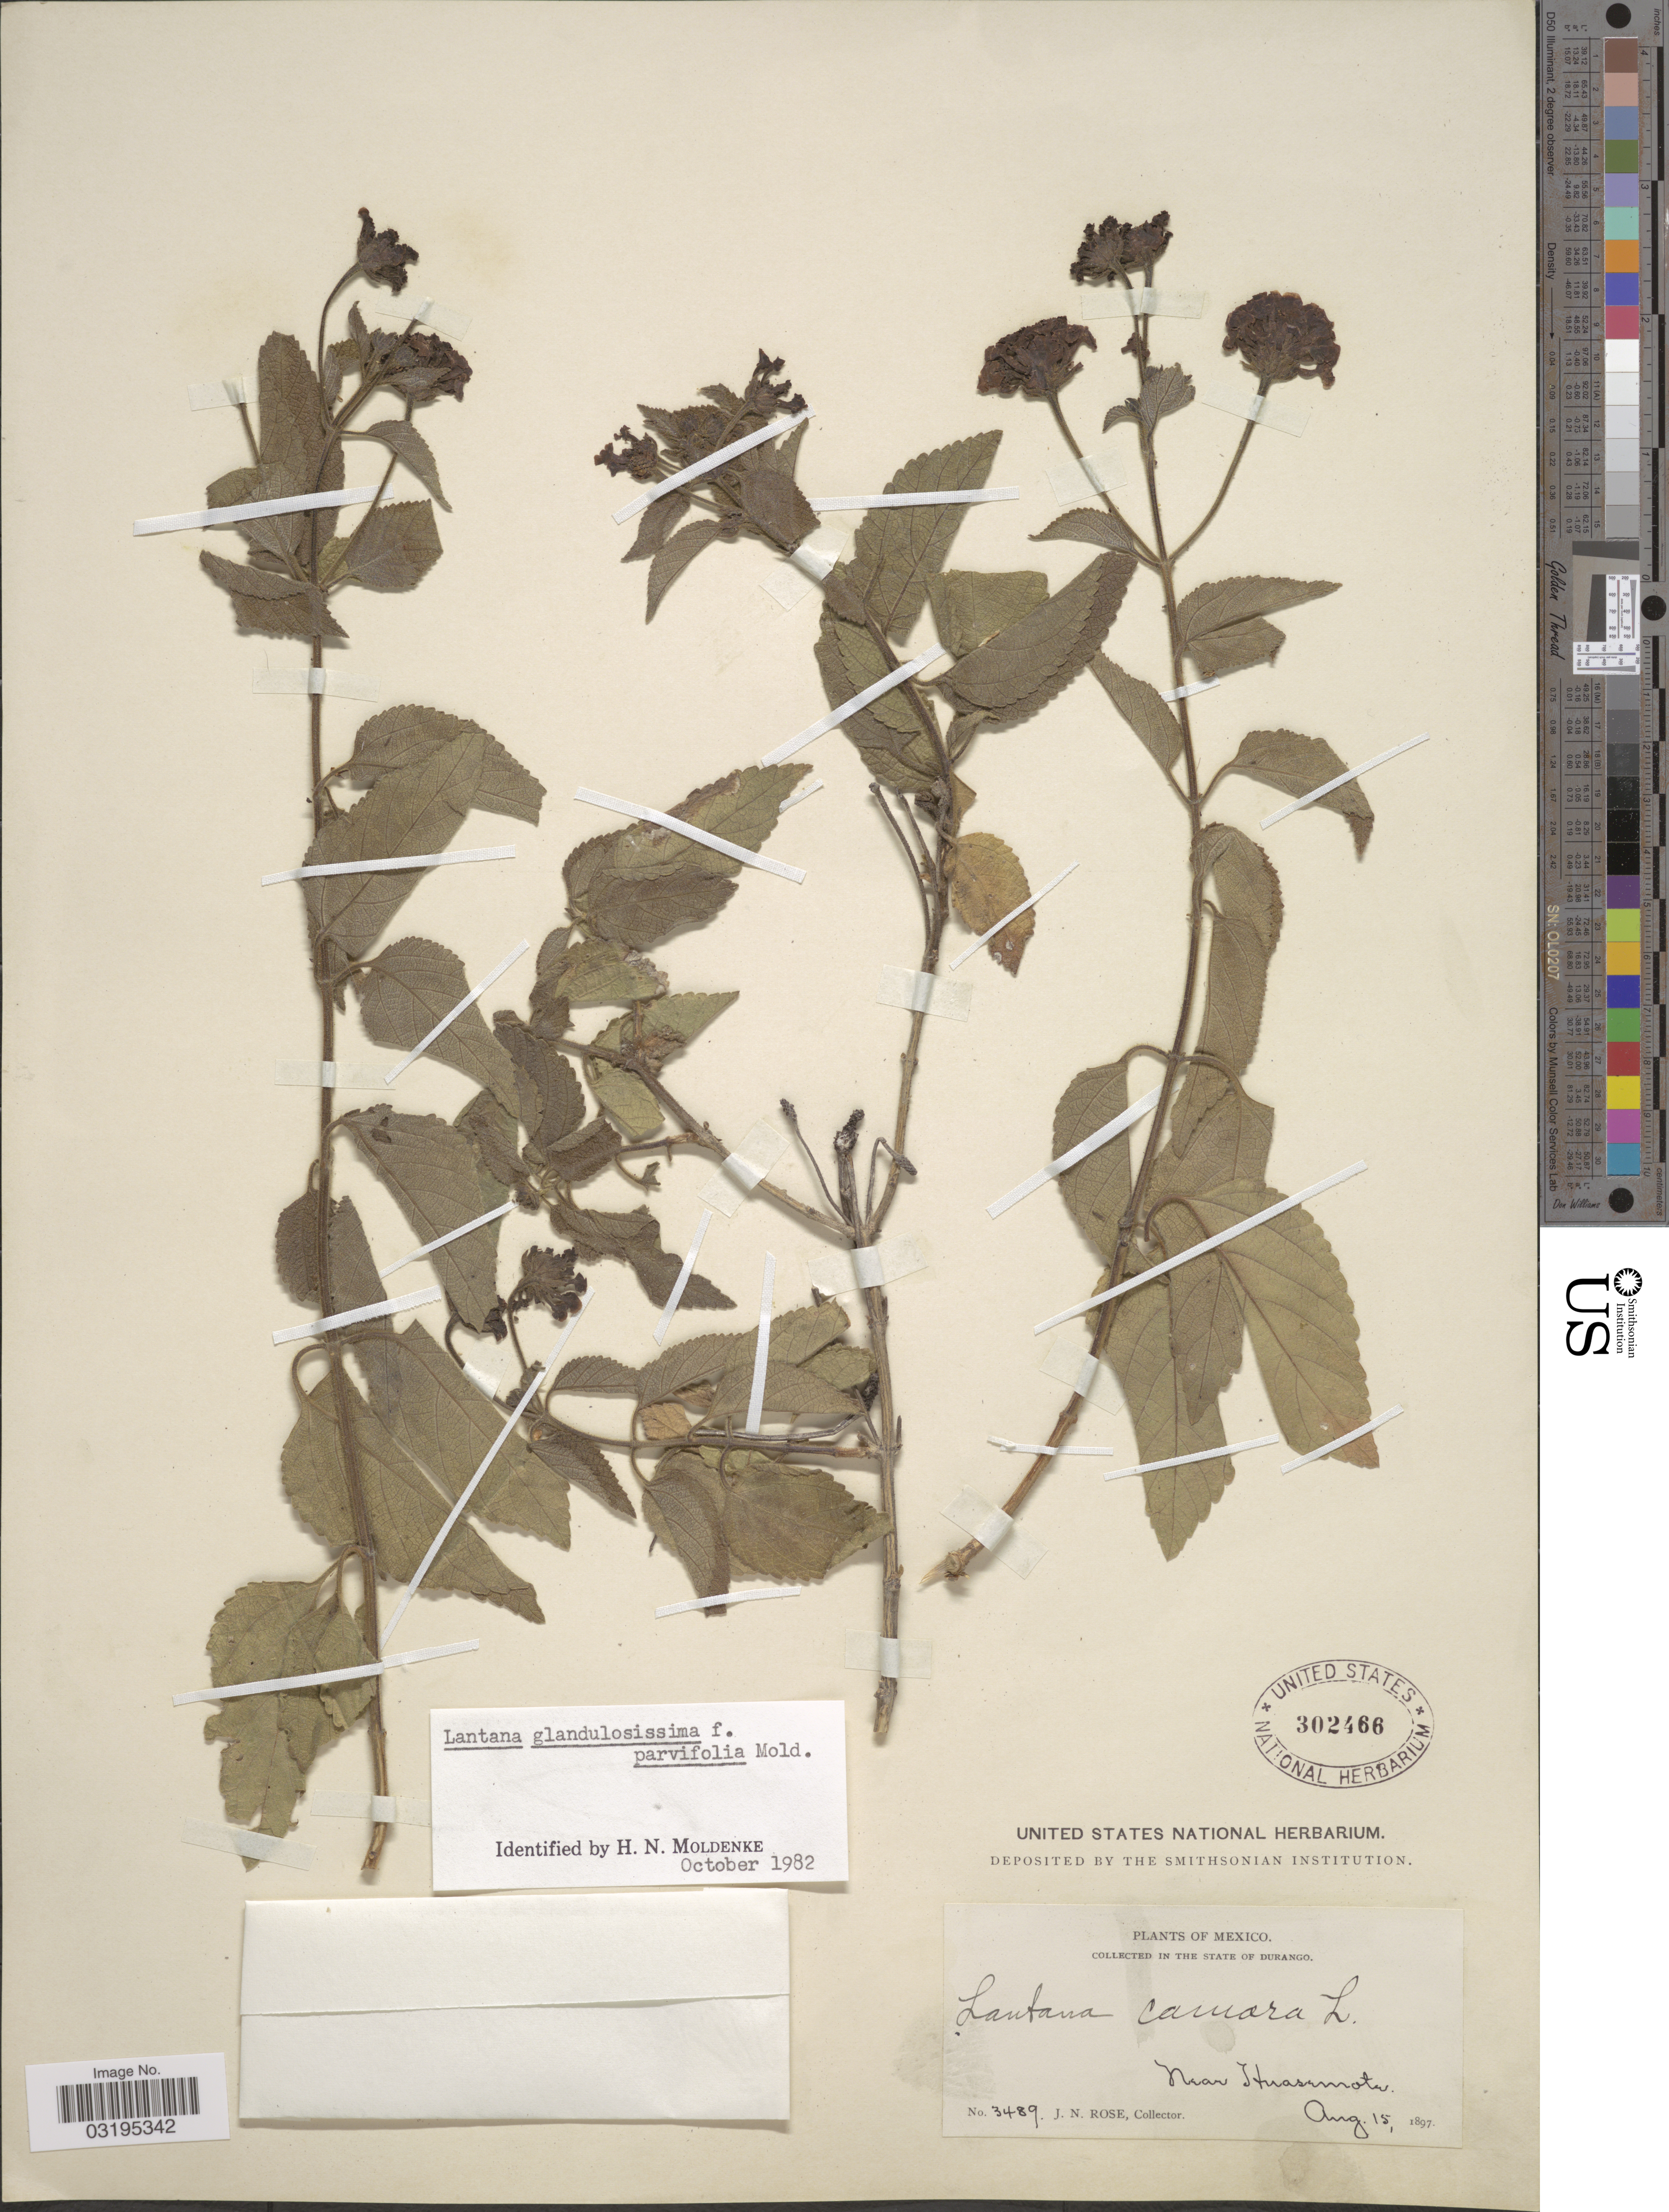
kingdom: Plantae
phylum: Tracheophyta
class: Magnoliopsida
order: Lamiales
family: Verbenaceae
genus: Lantana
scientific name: Lantana glandulosissima f. parvifolia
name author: Hayek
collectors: J. N. Rose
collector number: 3489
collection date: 1897-08-15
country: Mexico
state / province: Durango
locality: Near Huasemote.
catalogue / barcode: US 302466